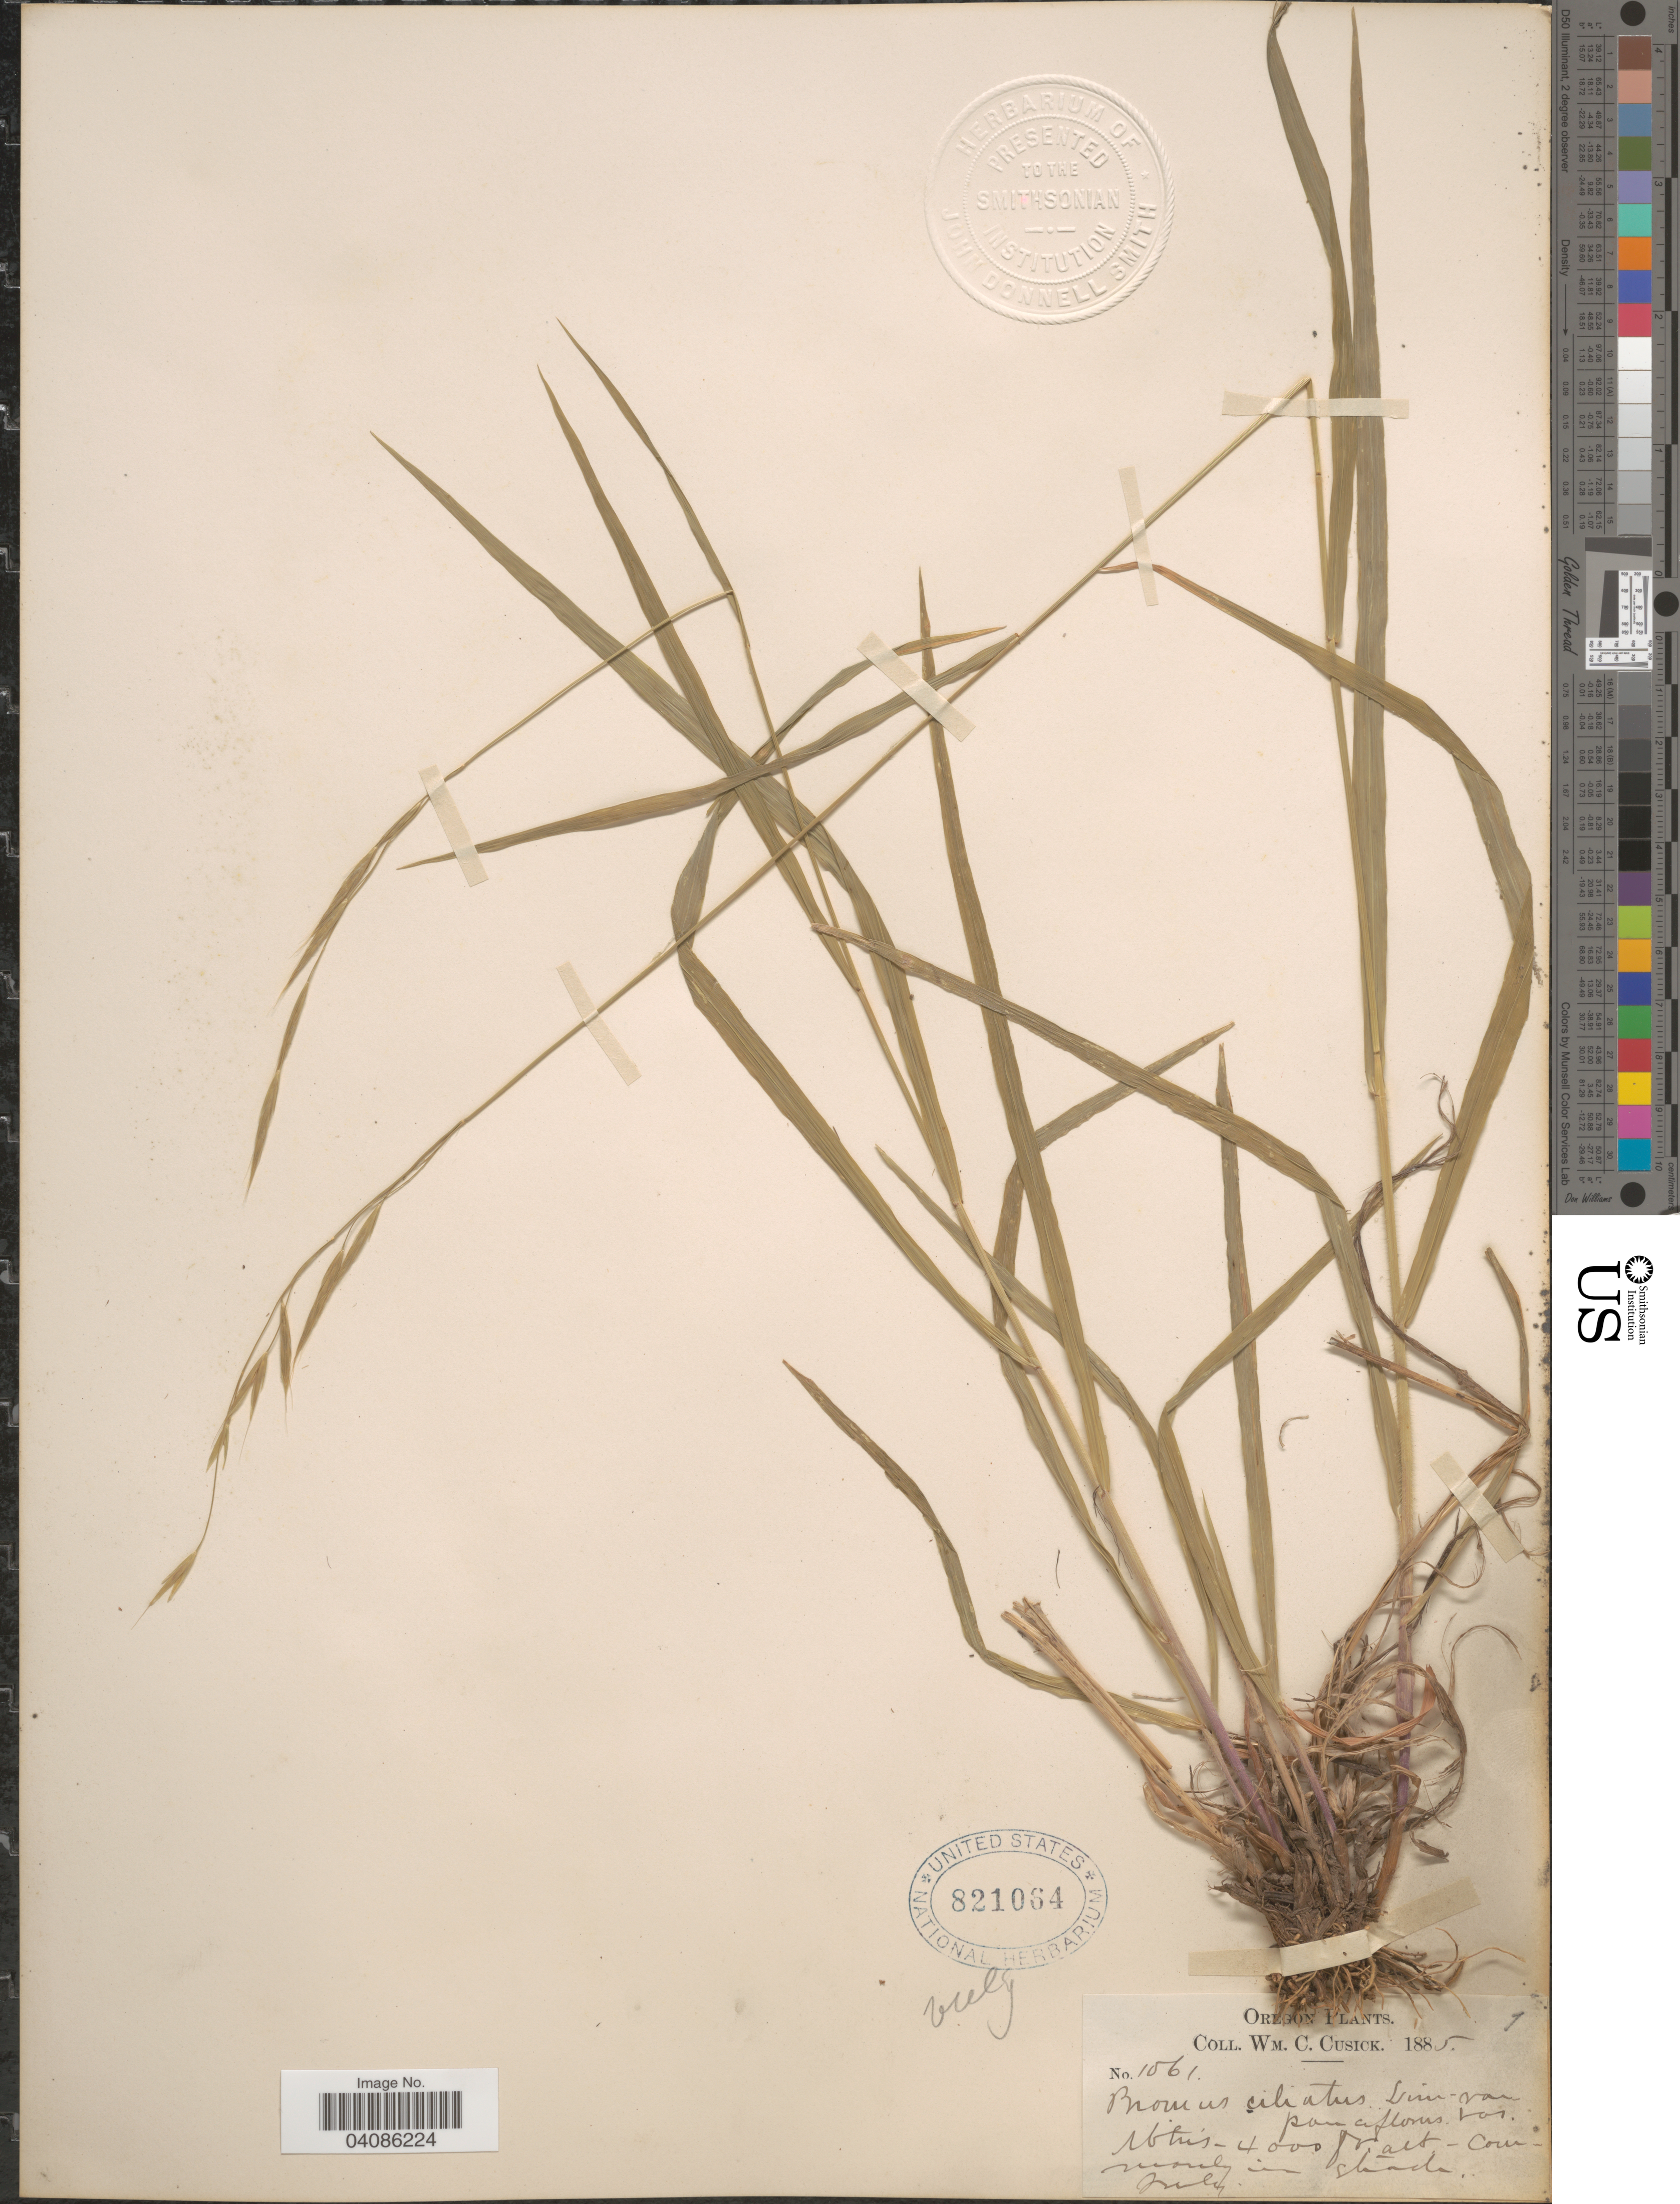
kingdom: Plantae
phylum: Tracheophyta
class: Liliopsida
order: Poales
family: Poaceae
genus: Bromus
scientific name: Bromus texensis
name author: (Shear) Hitchc.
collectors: W. C. Cusick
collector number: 1561*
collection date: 1885-07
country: United States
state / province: Oregon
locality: Otis.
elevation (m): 1219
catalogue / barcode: US 821064